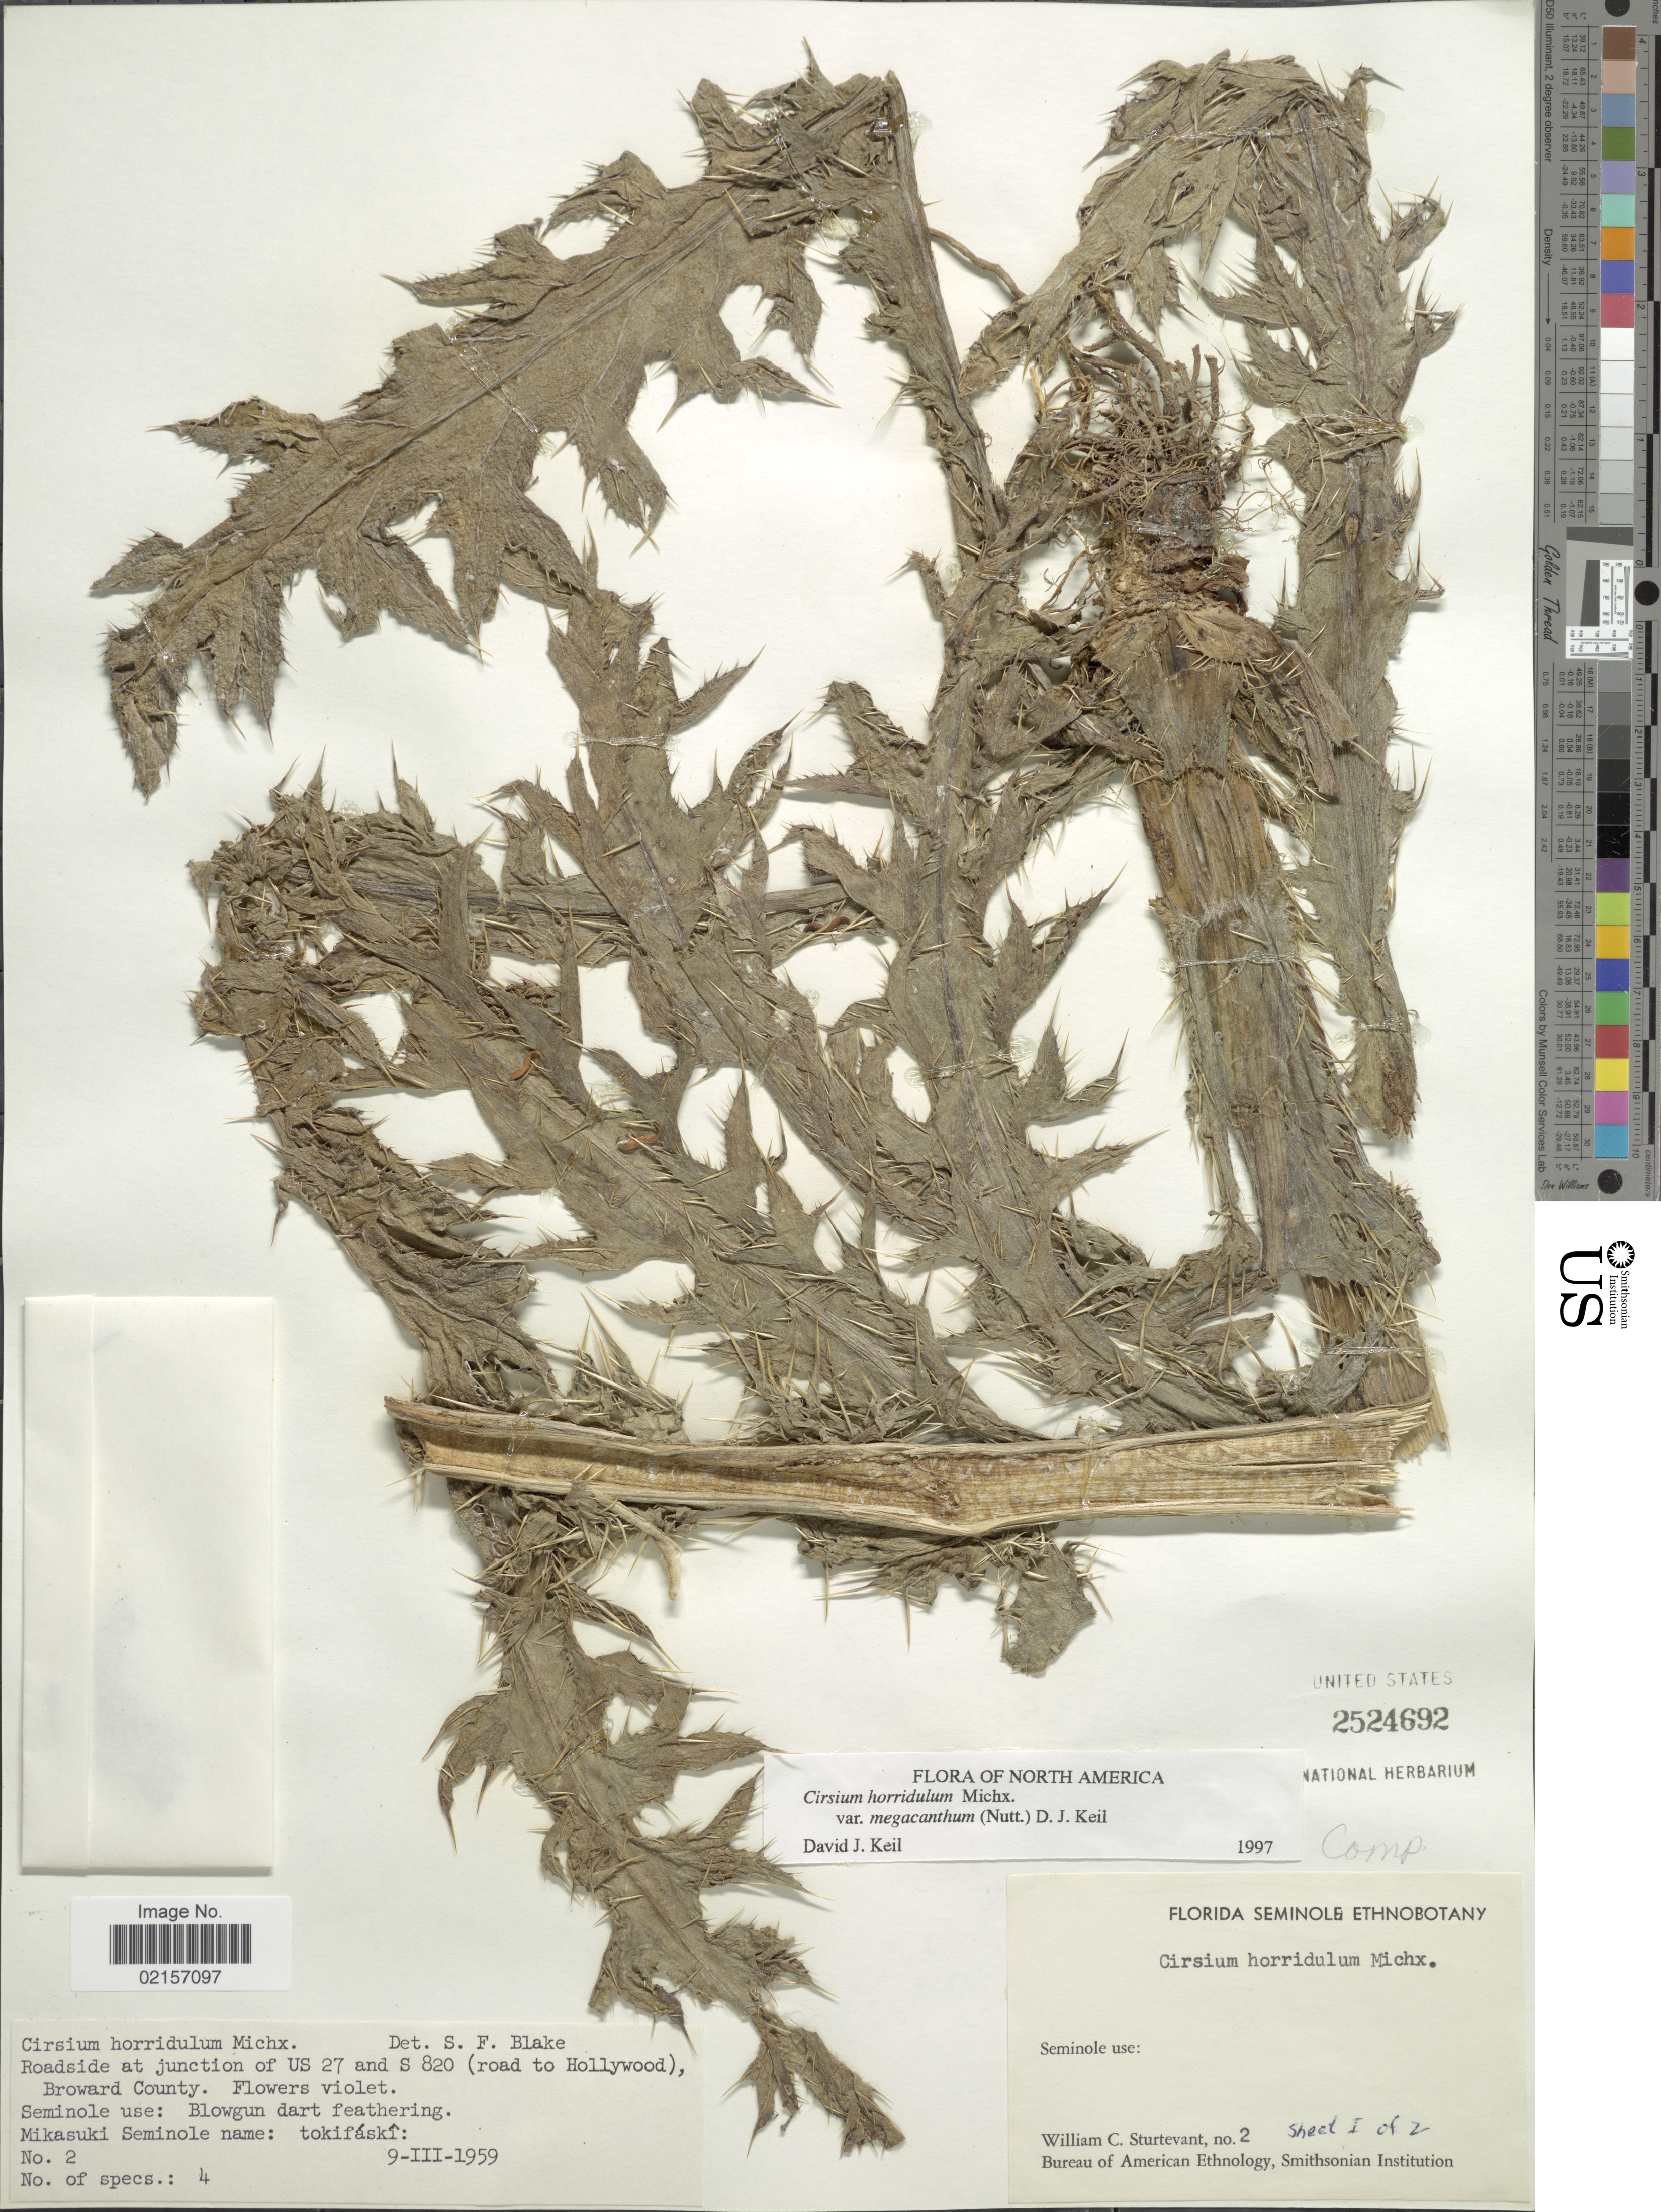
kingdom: Plantae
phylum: Tracheophyta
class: Magnoliopsida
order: Asterales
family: Asteraceae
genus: Cirsium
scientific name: Cirsium horridulum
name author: Michx.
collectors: W. Sturtevant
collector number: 2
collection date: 1959-03-09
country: United States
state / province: Florida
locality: Roadside at junction of US 27 and S820 (road to Hollywood), Broward County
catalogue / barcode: US 2524692